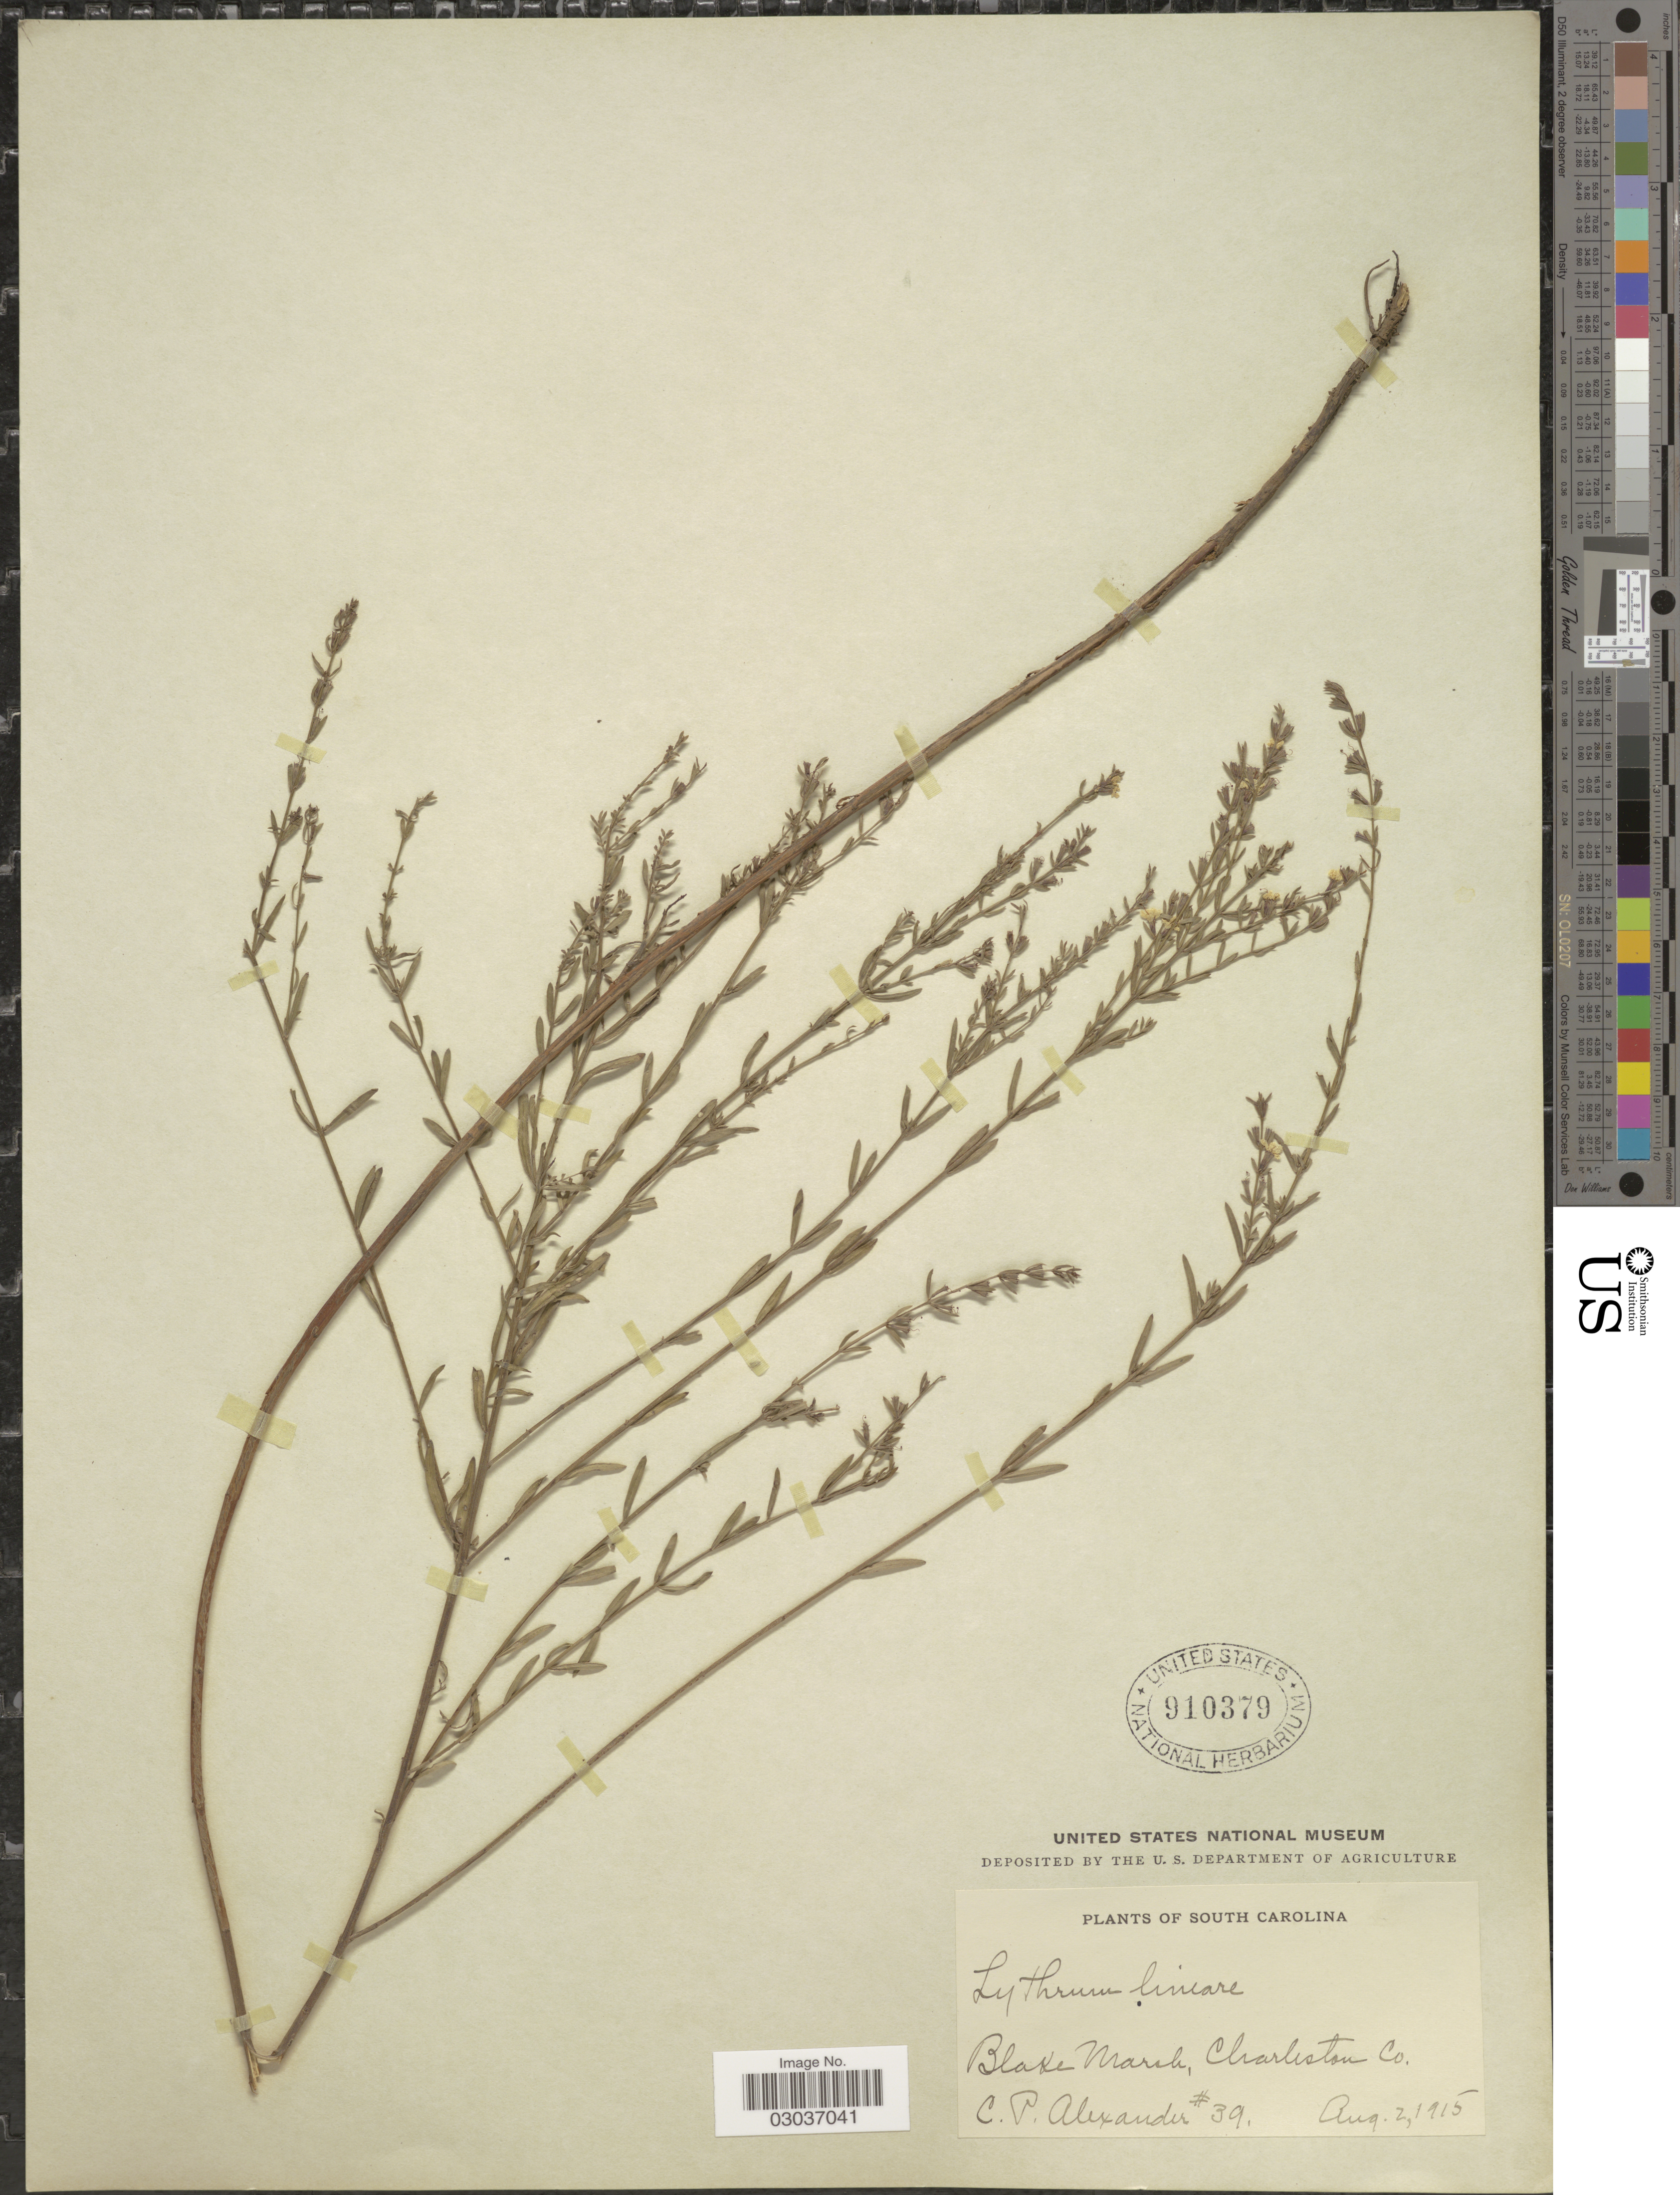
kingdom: Plantae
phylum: Tracheophyta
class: Magnoliopsida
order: Myrtales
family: Lythraceae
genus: Lythrum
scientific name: Lythrum lineare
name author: L.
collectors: C. P. Alexander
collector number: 39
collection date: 1915-08-02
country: United States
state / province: South Carolina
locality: Blake Marsh, Charleston Co.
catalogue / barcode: US 910379